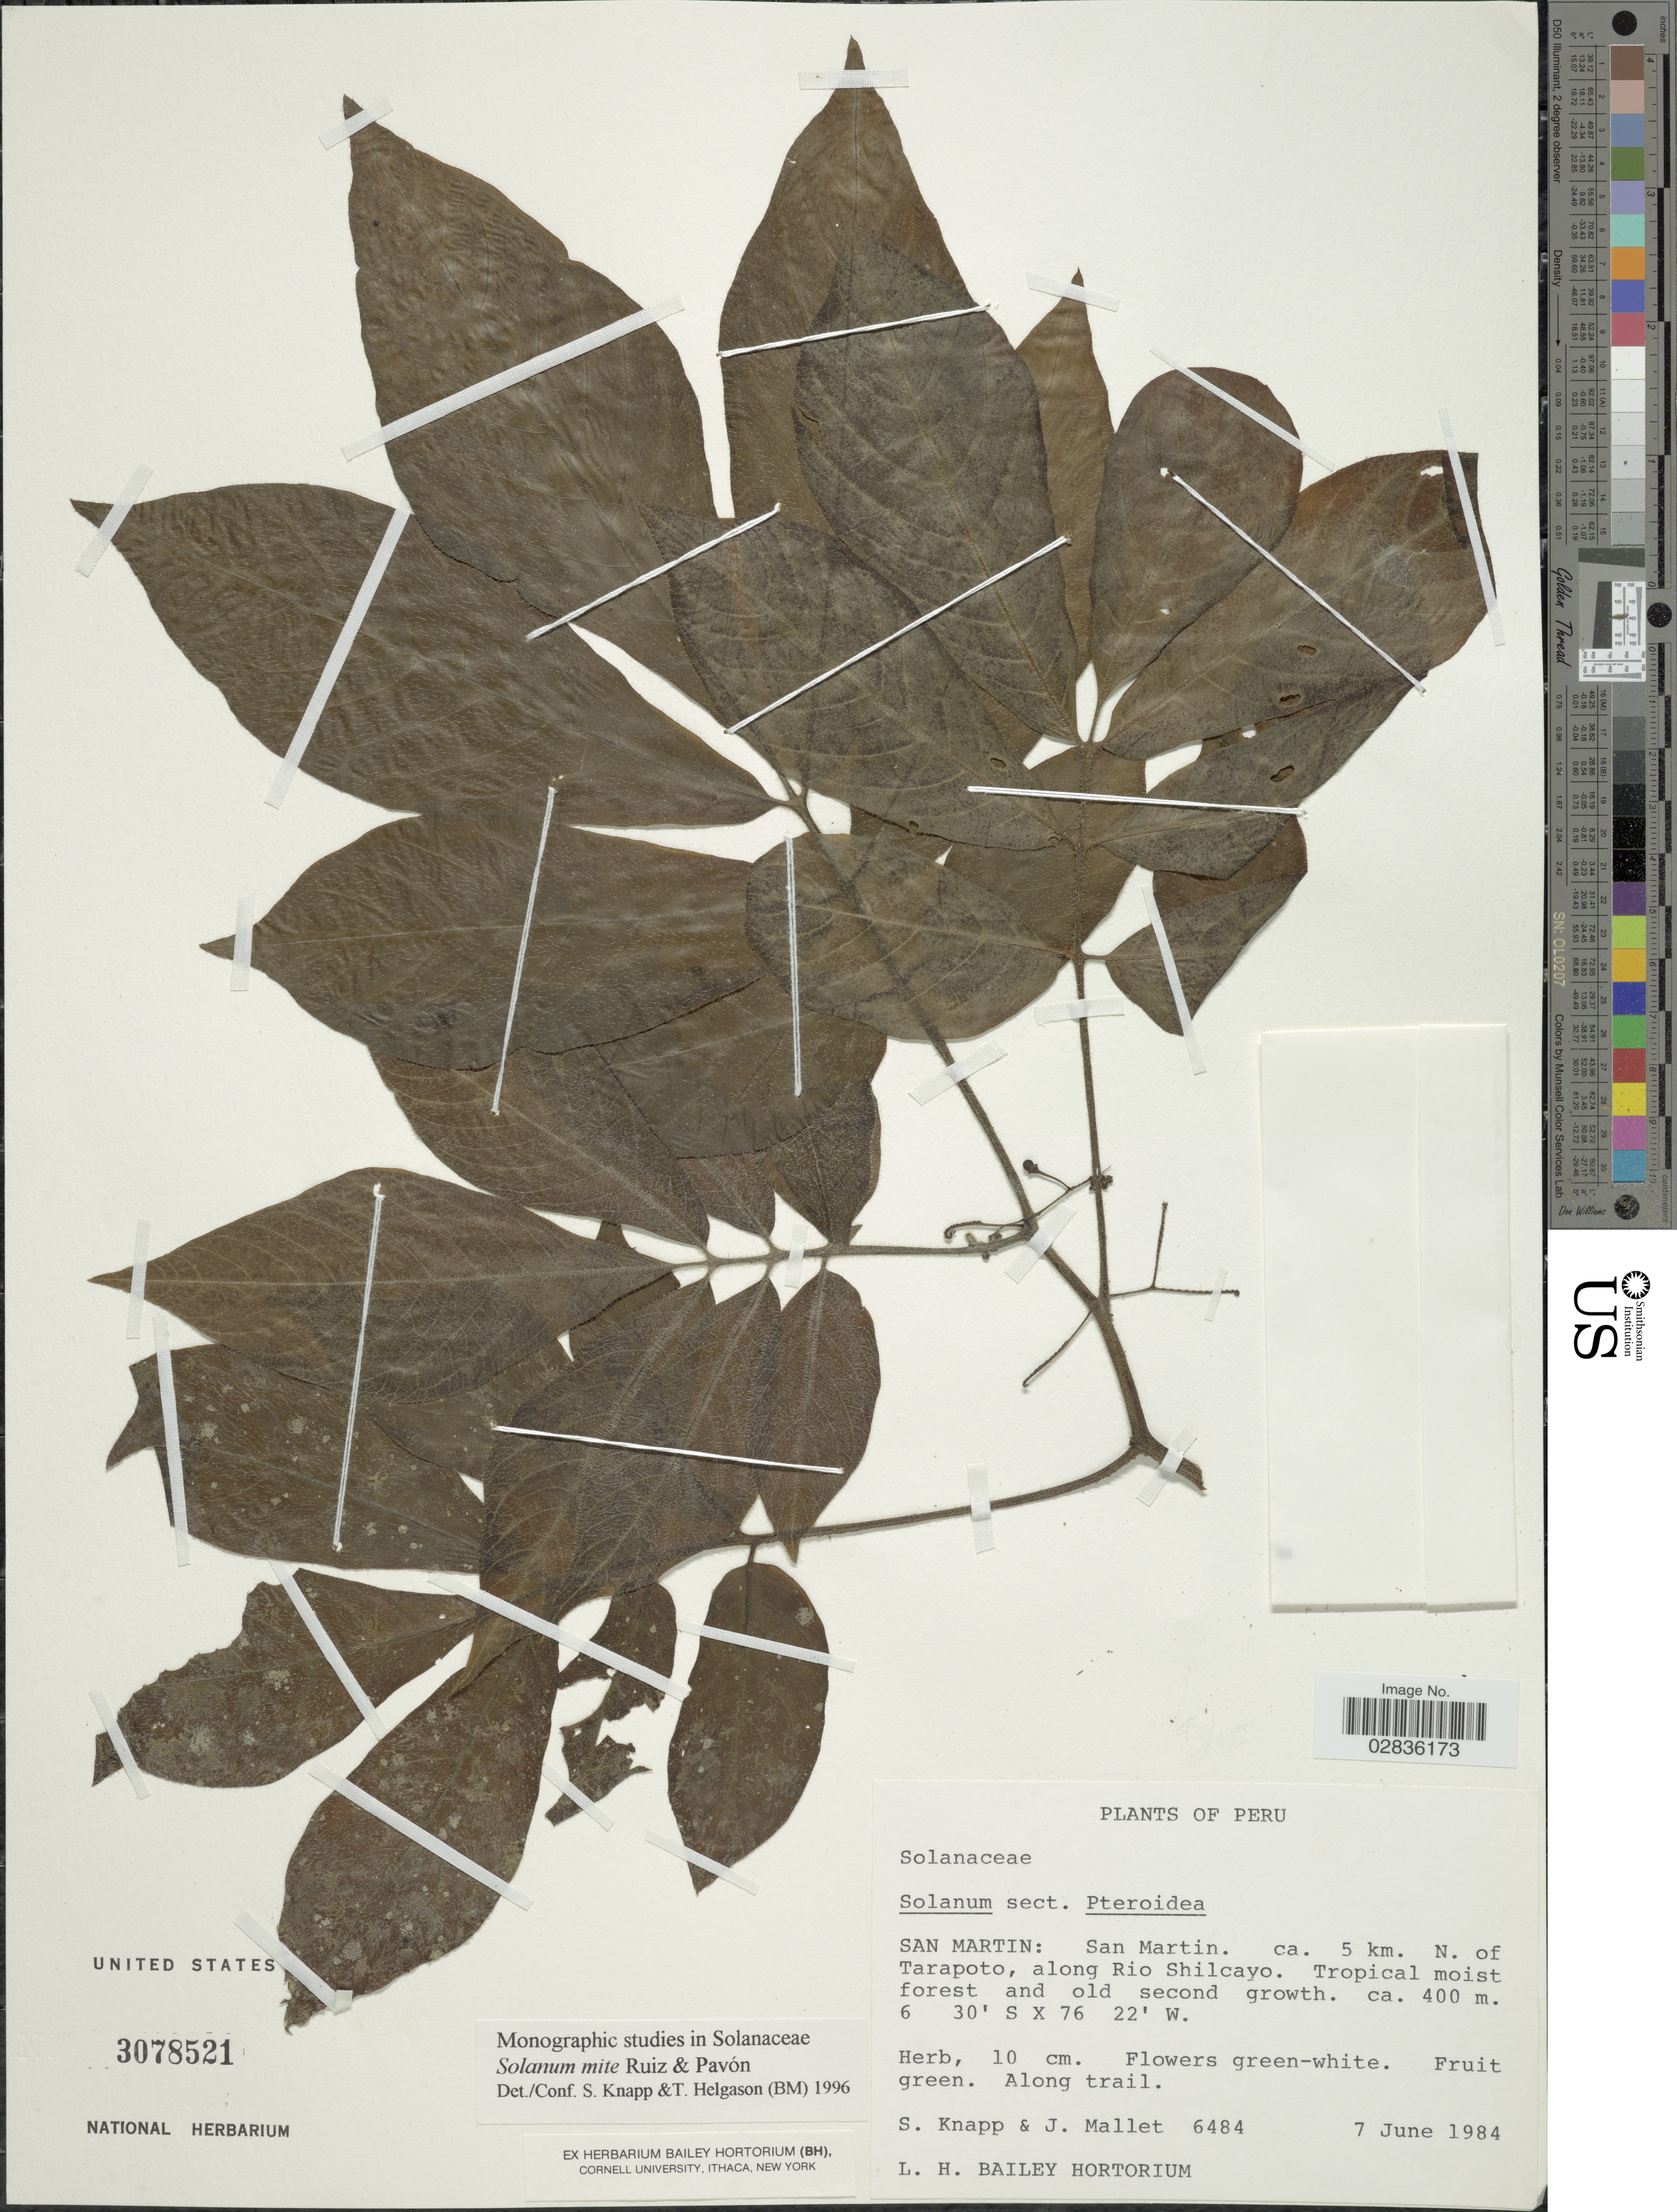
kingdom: Plantae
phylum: Tracheophyta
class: Magnoliopsida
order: Solanales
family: Solanaceae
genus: Solanum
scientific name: Solanum mite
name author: Ruiz & Pav.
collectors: S. Knapp & J. Mallet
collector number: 6484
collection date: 1984-06-07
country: Peru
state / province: San Martín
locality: San Martin. ca. 5 km. N. of Tarapoto, along Rio Shilcayo.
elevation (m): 400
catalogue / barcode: US 3078521